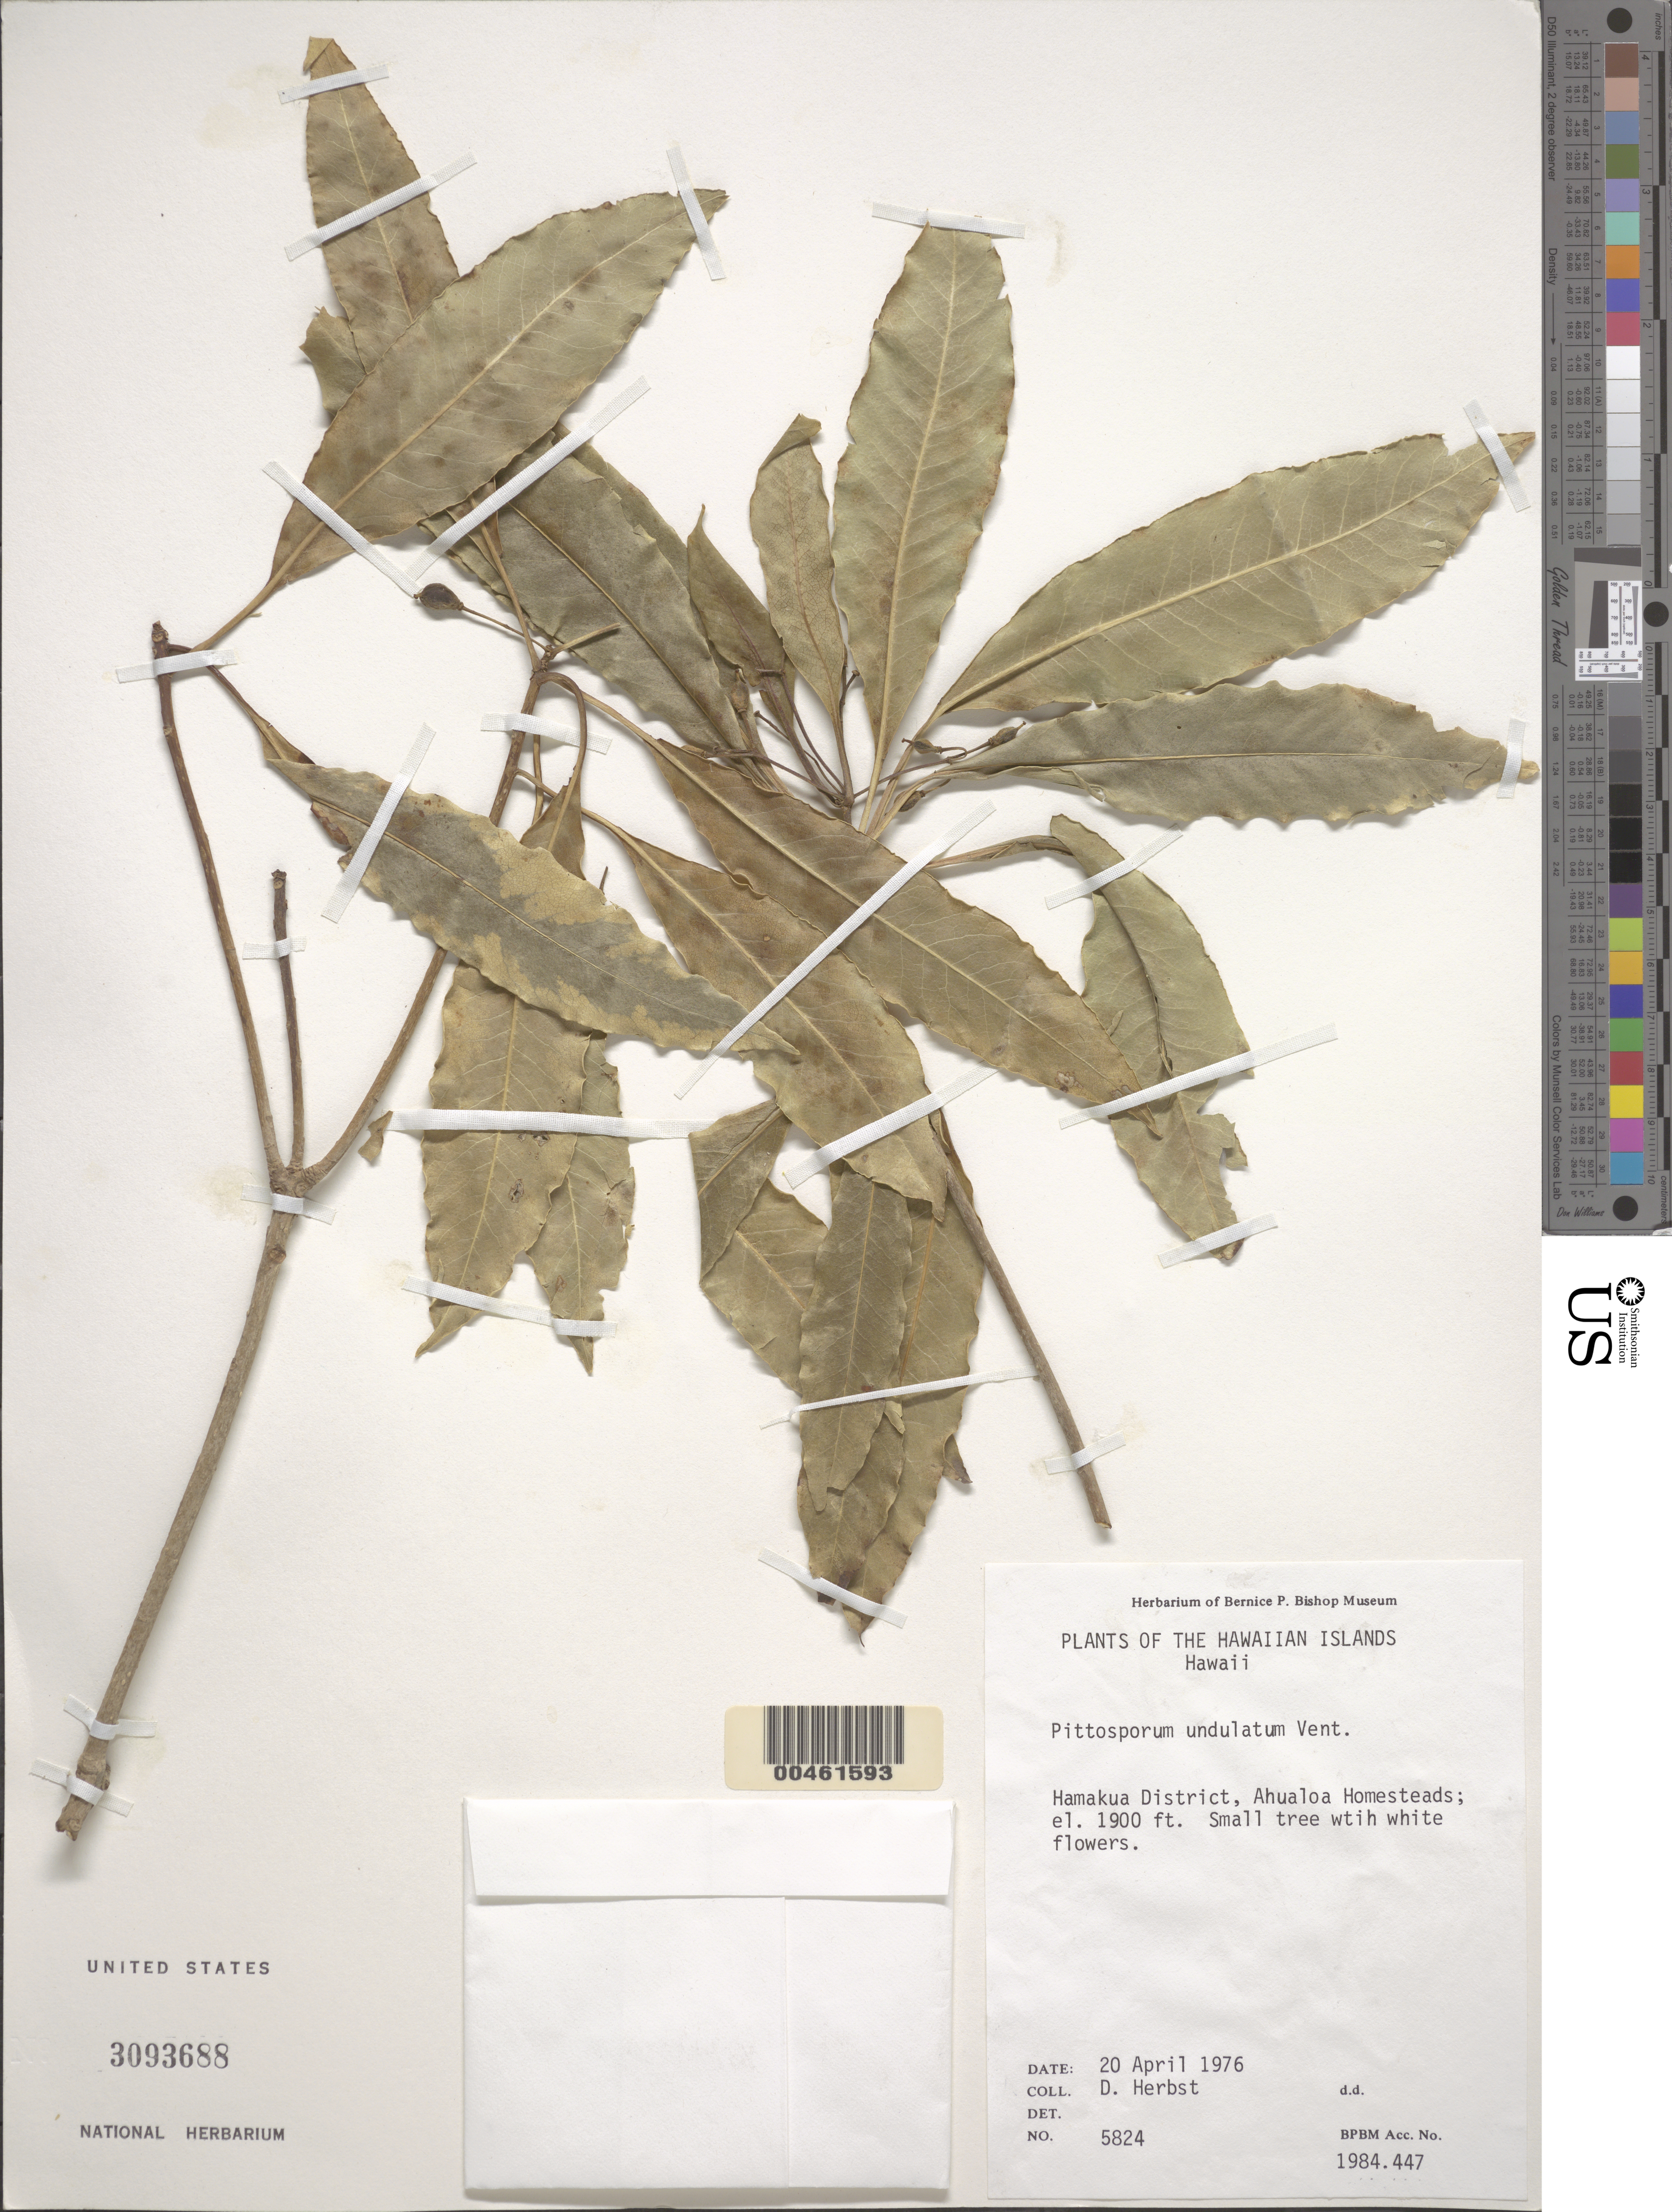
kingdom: Plantae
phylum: Tracheophyta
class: Magnoliopsida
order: Apiales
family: Pittosporaceae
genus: Pittosporum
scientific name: Pittosporum undulatum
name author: Vent.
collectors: D. R. Herbst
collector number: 5824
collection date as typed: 20 Apr 1976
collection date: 1976-04-20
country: United States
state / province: Hawaii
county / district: Hawaii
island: Hawaii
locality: Hamakua District, Ahualoa Homesteads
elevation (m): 579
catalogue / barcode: US 3093688